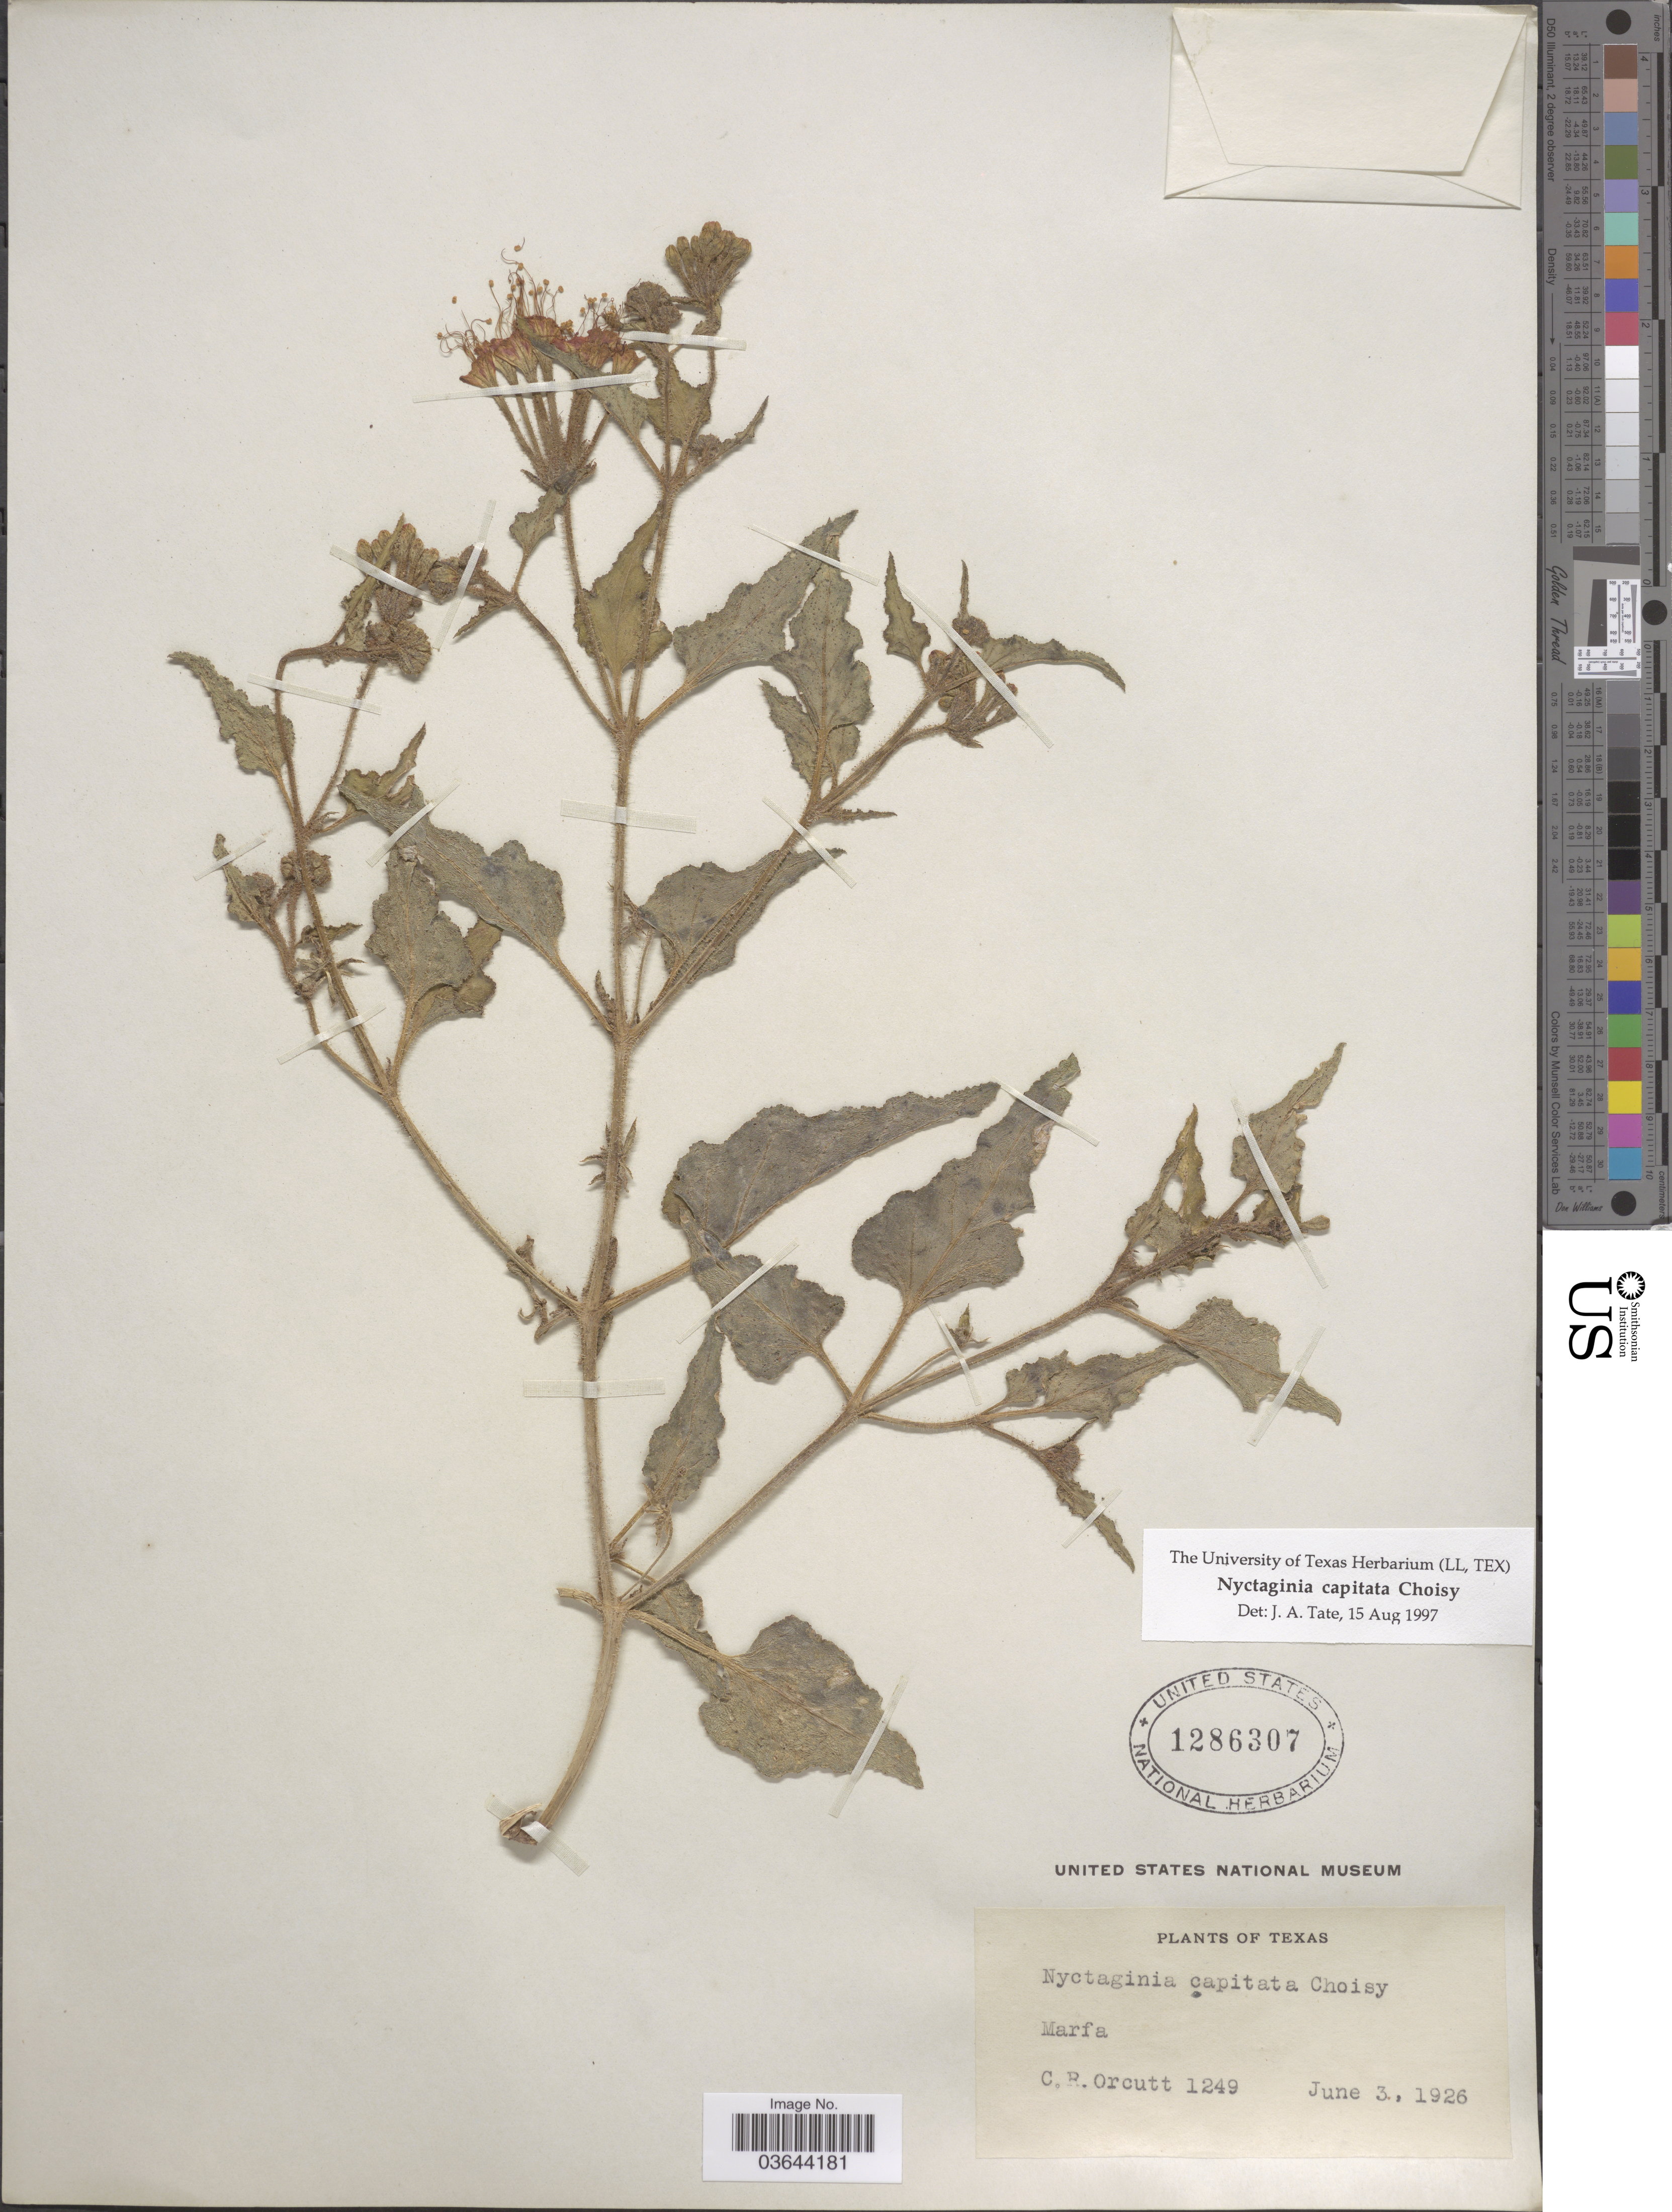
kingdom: Plantae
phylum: Tracheophyta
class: Magnoliopsida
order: Caryophyllales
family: Nyctaginaceae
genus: Nyctaginia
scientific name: Nyctaginia capitata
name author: Choisy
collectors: C. R. Orcutt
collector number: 1249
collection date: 1926-06-03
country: United States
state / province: Texas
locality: Marfa.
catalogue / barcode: US 1286307